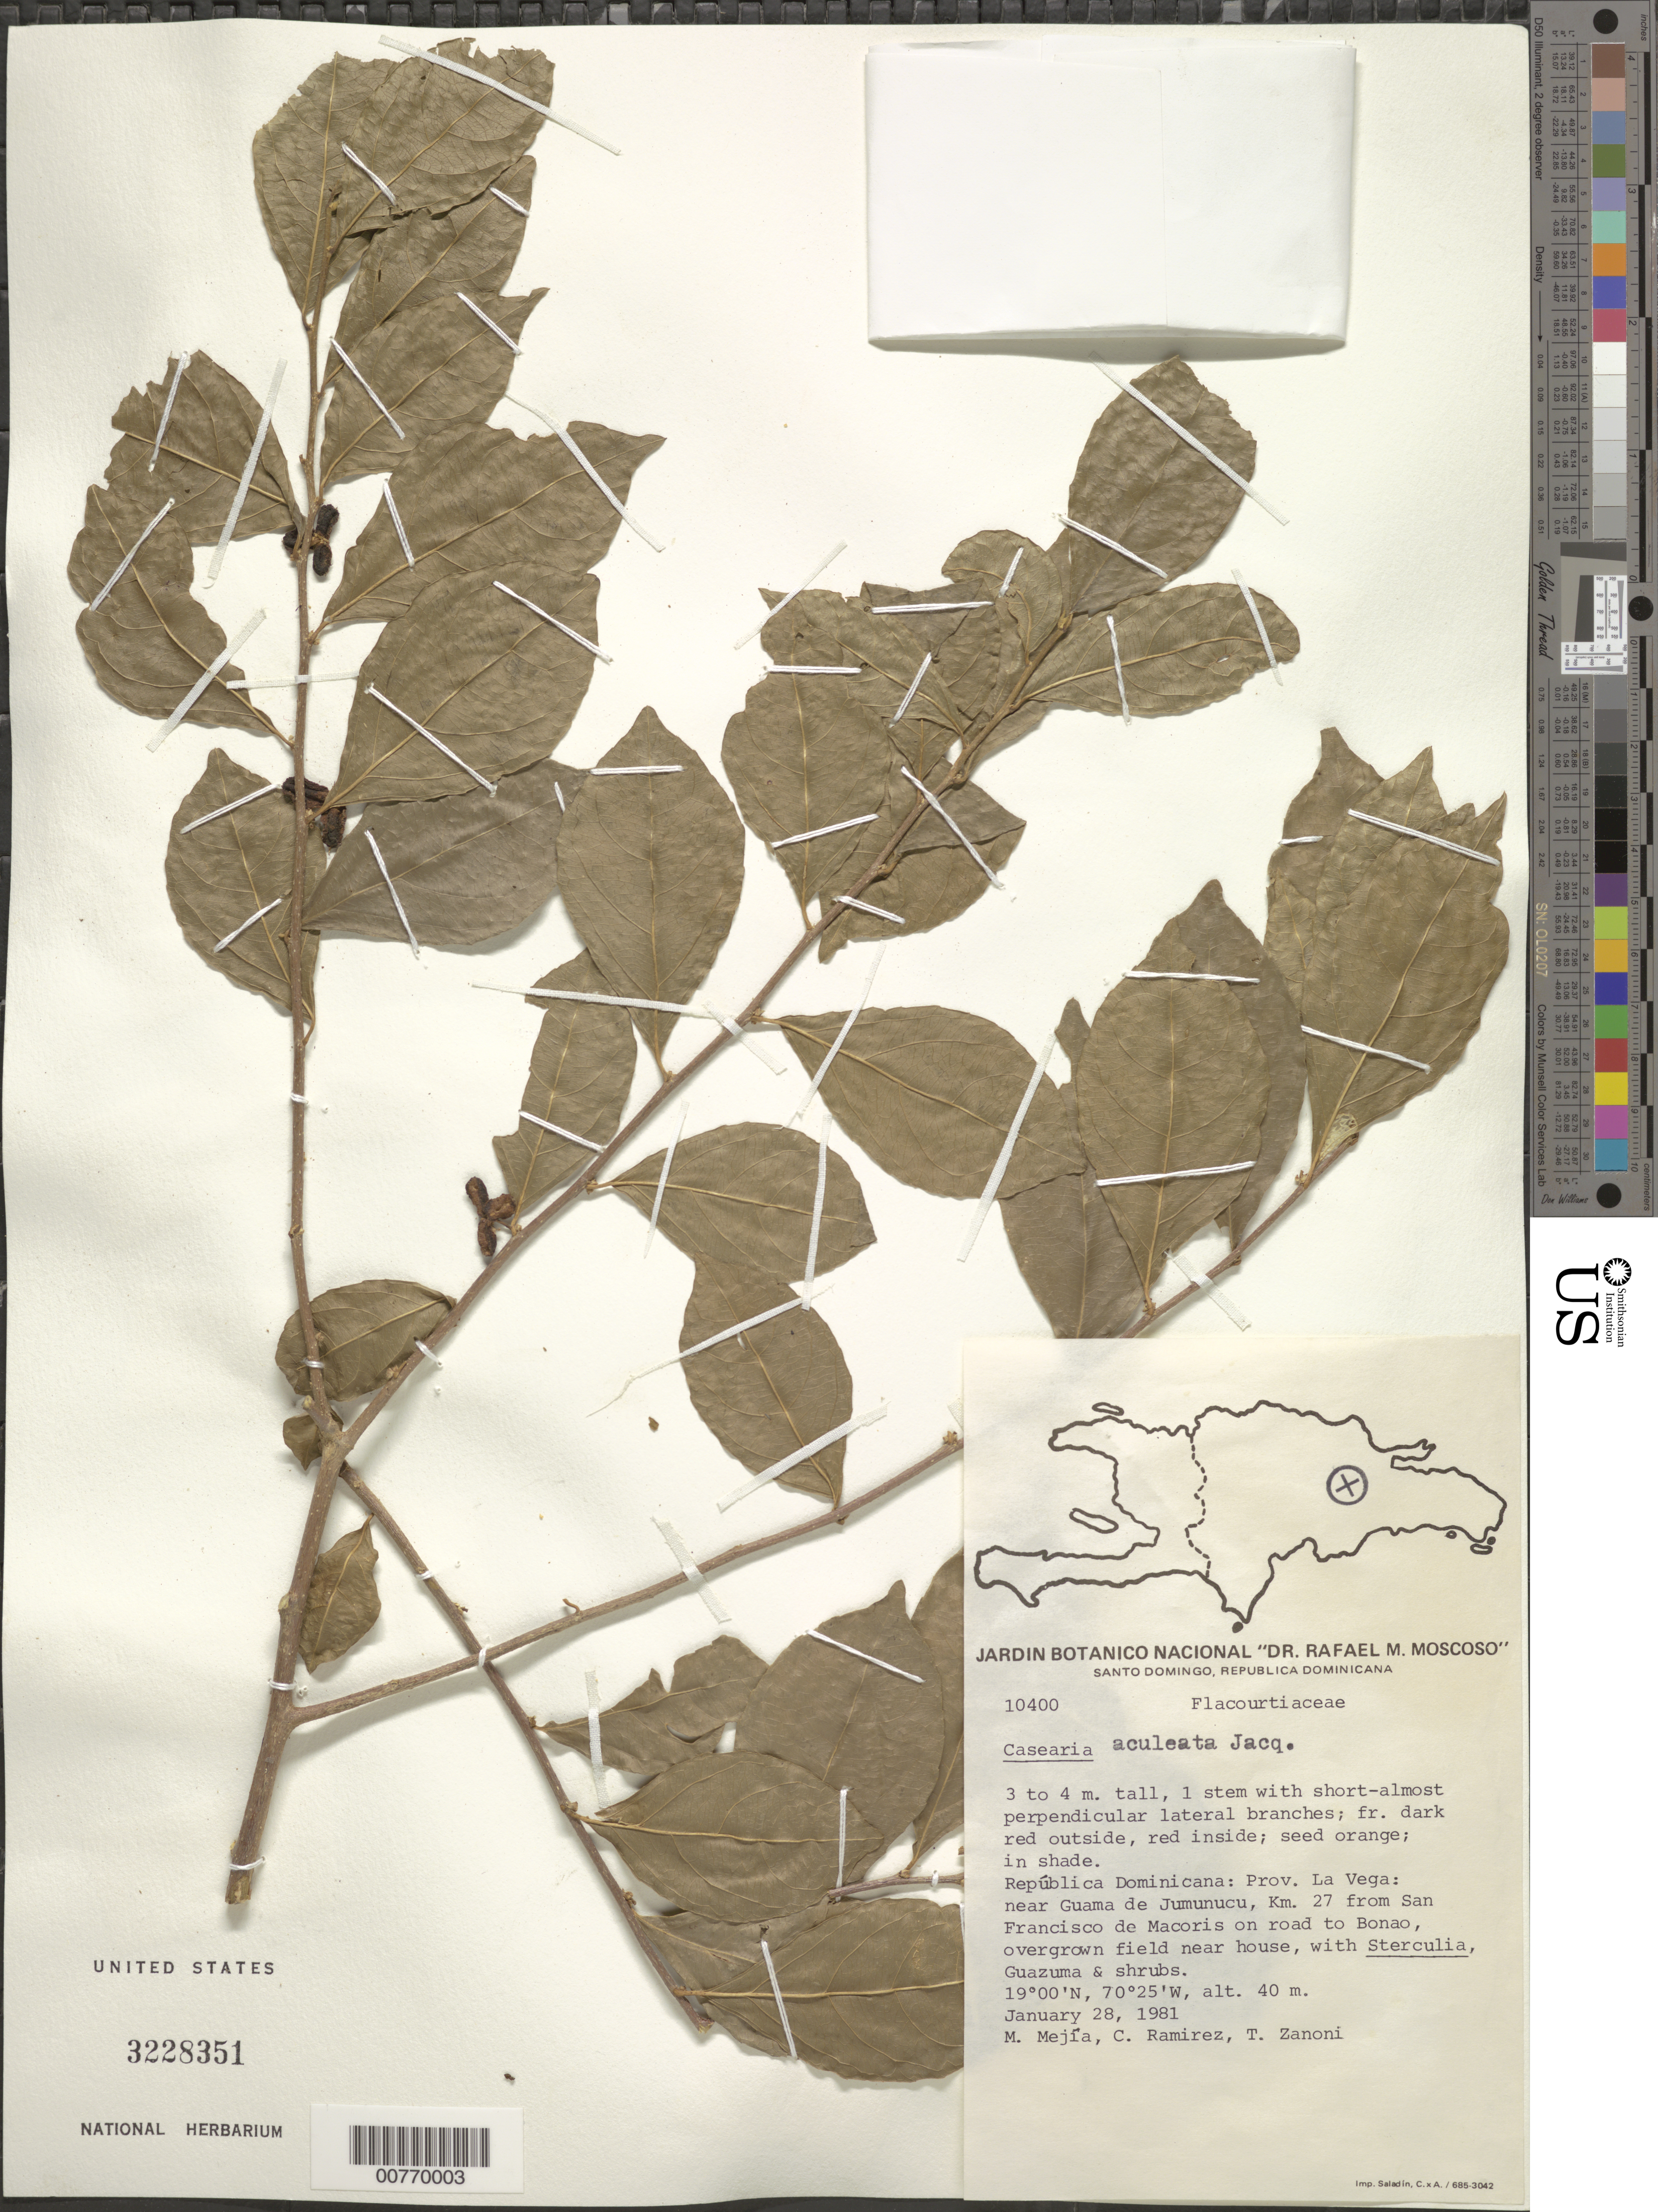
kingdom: Plantae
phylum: Tracheophyta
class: Magnoliopsida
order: Malpighiales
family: Salicaceae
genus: Casearia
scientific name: Casearia aculeata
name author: Jacq.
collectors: M. Mejia, C. Ramirez & T. A. Zanoni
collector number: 10400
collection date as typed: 28 Jan 1981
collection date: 1981-01-28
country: Dominican Republic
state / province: La Vega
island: Hispaniola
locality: Near Guama de Jumunucu, km 27 from San Francisco de Macoris on road to Bonao.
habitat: Overgrown field near house, with Sterculia, Guazuma & shrubs; in shade.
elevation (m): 40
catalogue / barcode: US 3228351